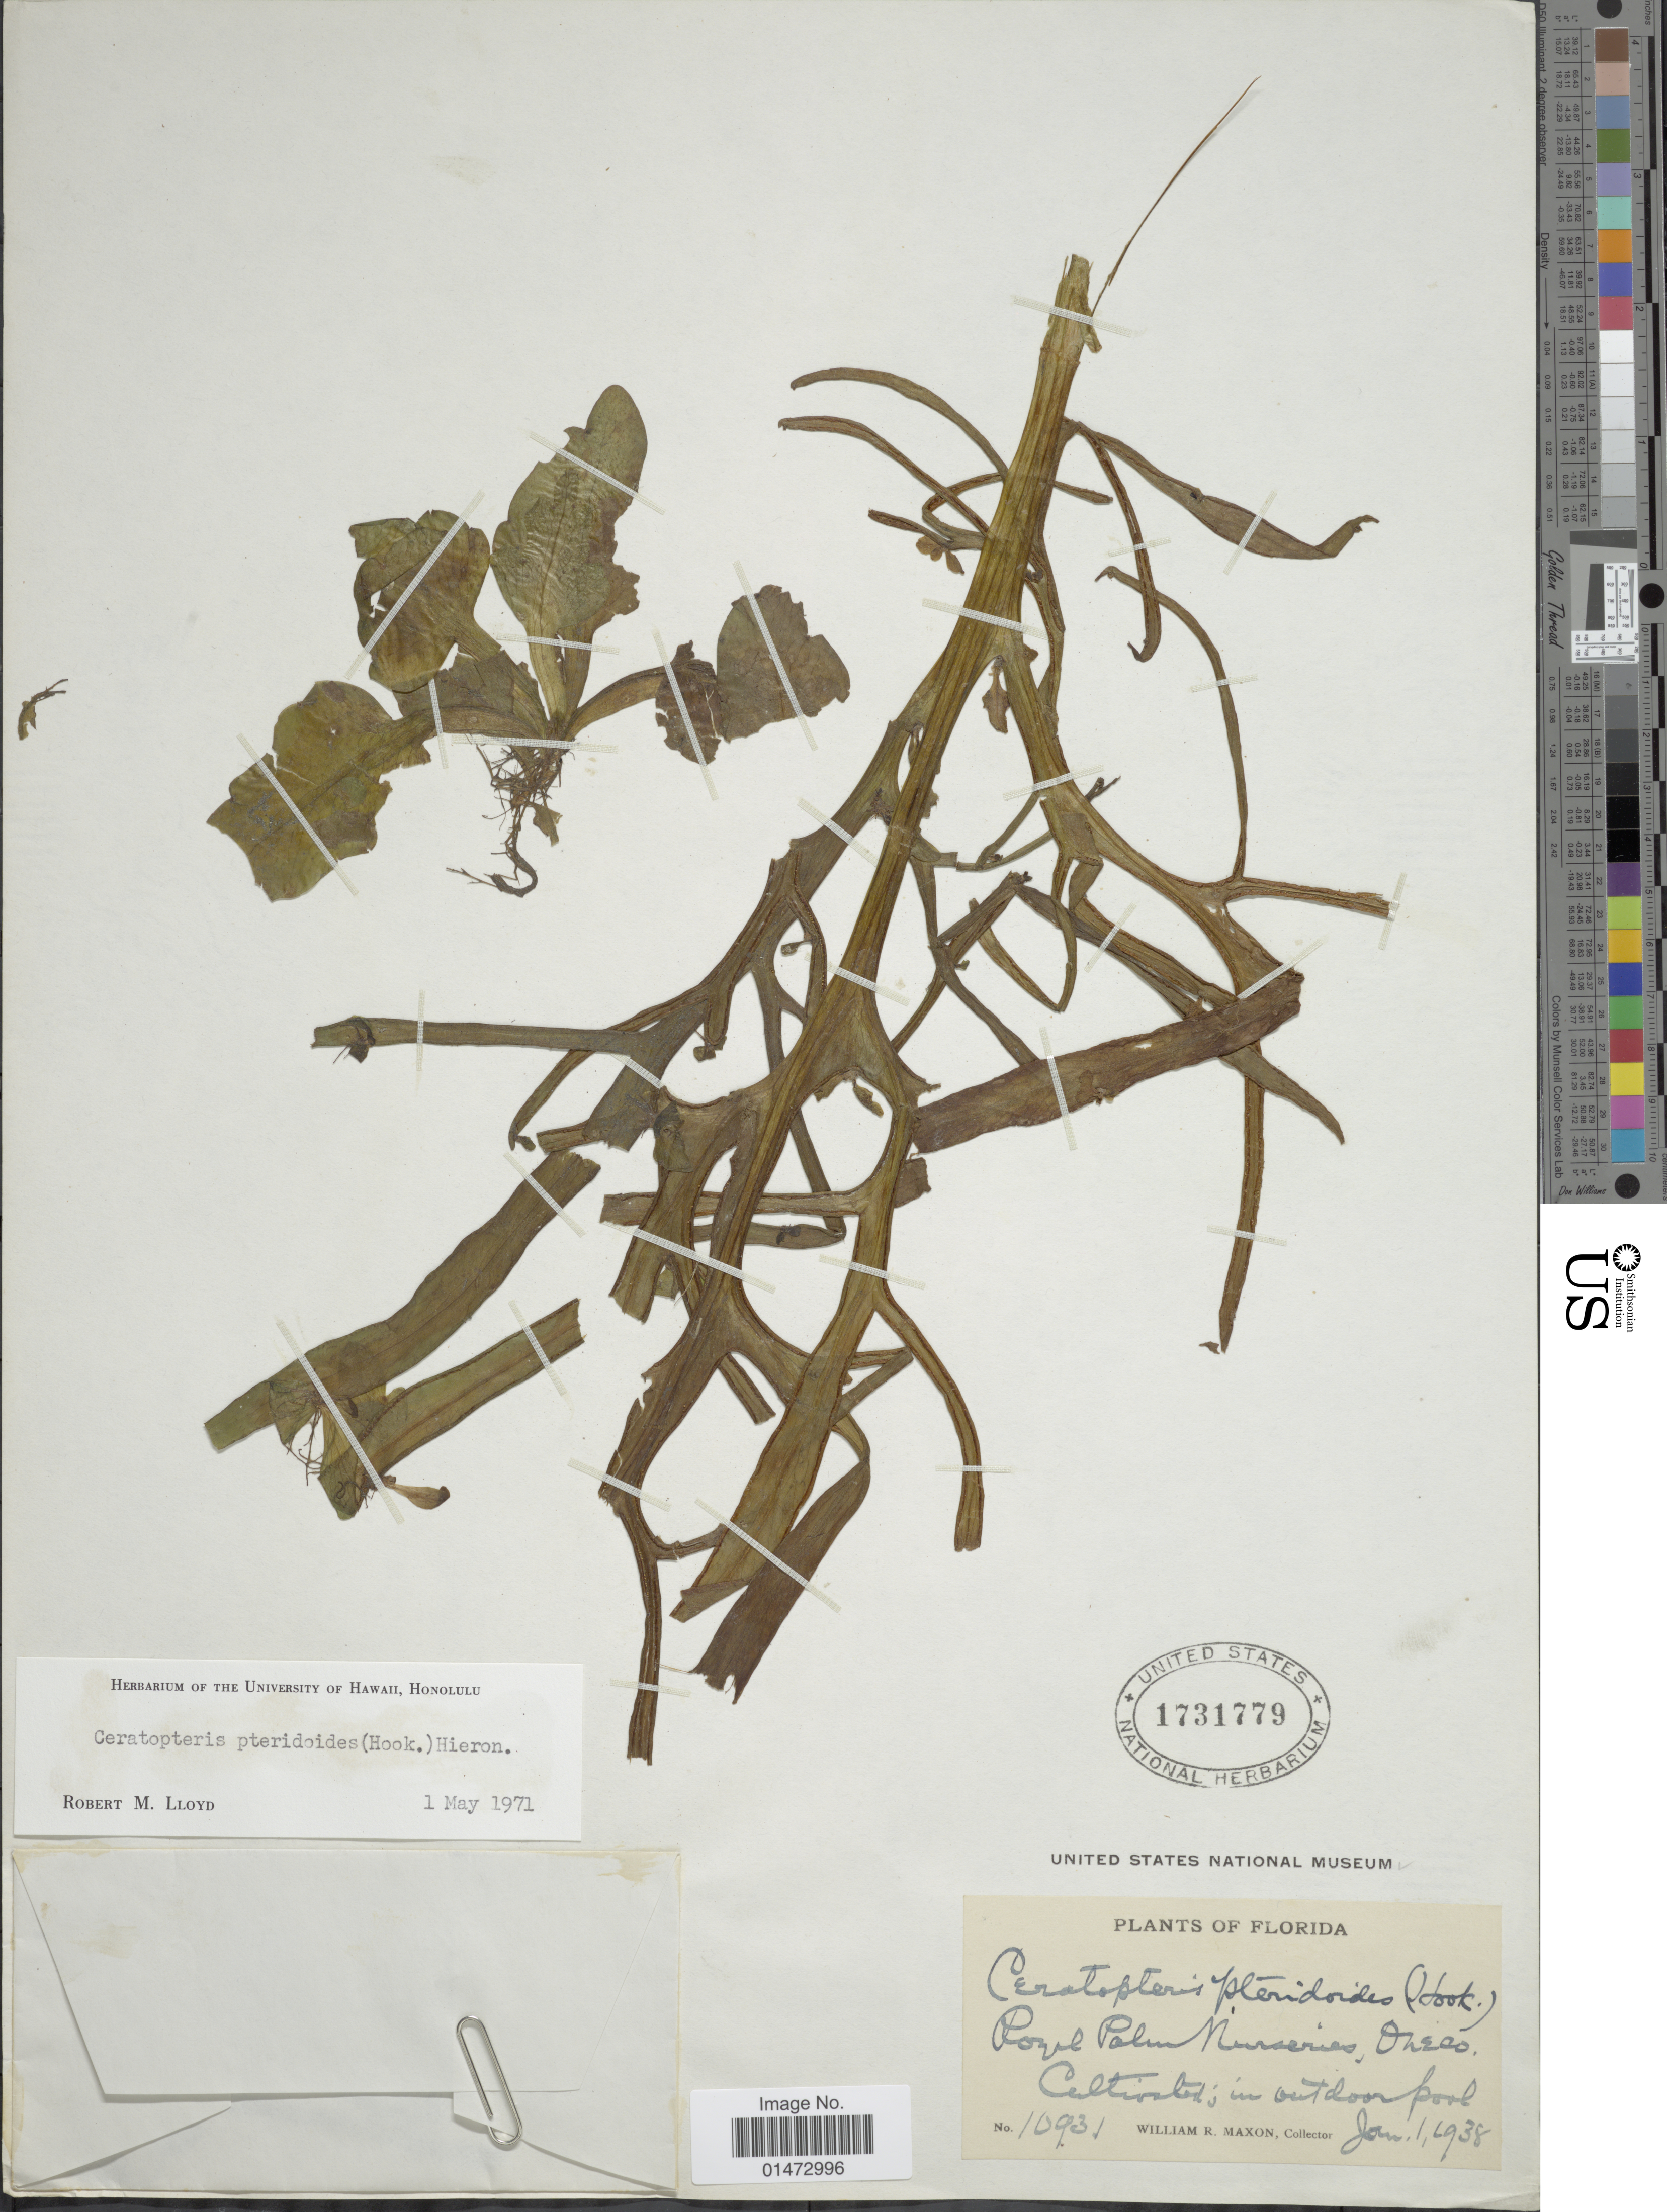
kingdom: Plantae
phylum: Tracheophyta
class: Polypodiopsida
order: Polypodiales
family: Pteridaceae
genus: Ceratopteris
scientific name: Ceratopteris pteridioides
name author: (Hook.) Hieron.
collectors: W. R. Maxon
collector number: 10931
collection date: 1938-01-01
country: United States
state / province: Florida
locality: Royal Palm Nurseries, Oneco, outdoor pool.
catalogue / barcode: US 1731779